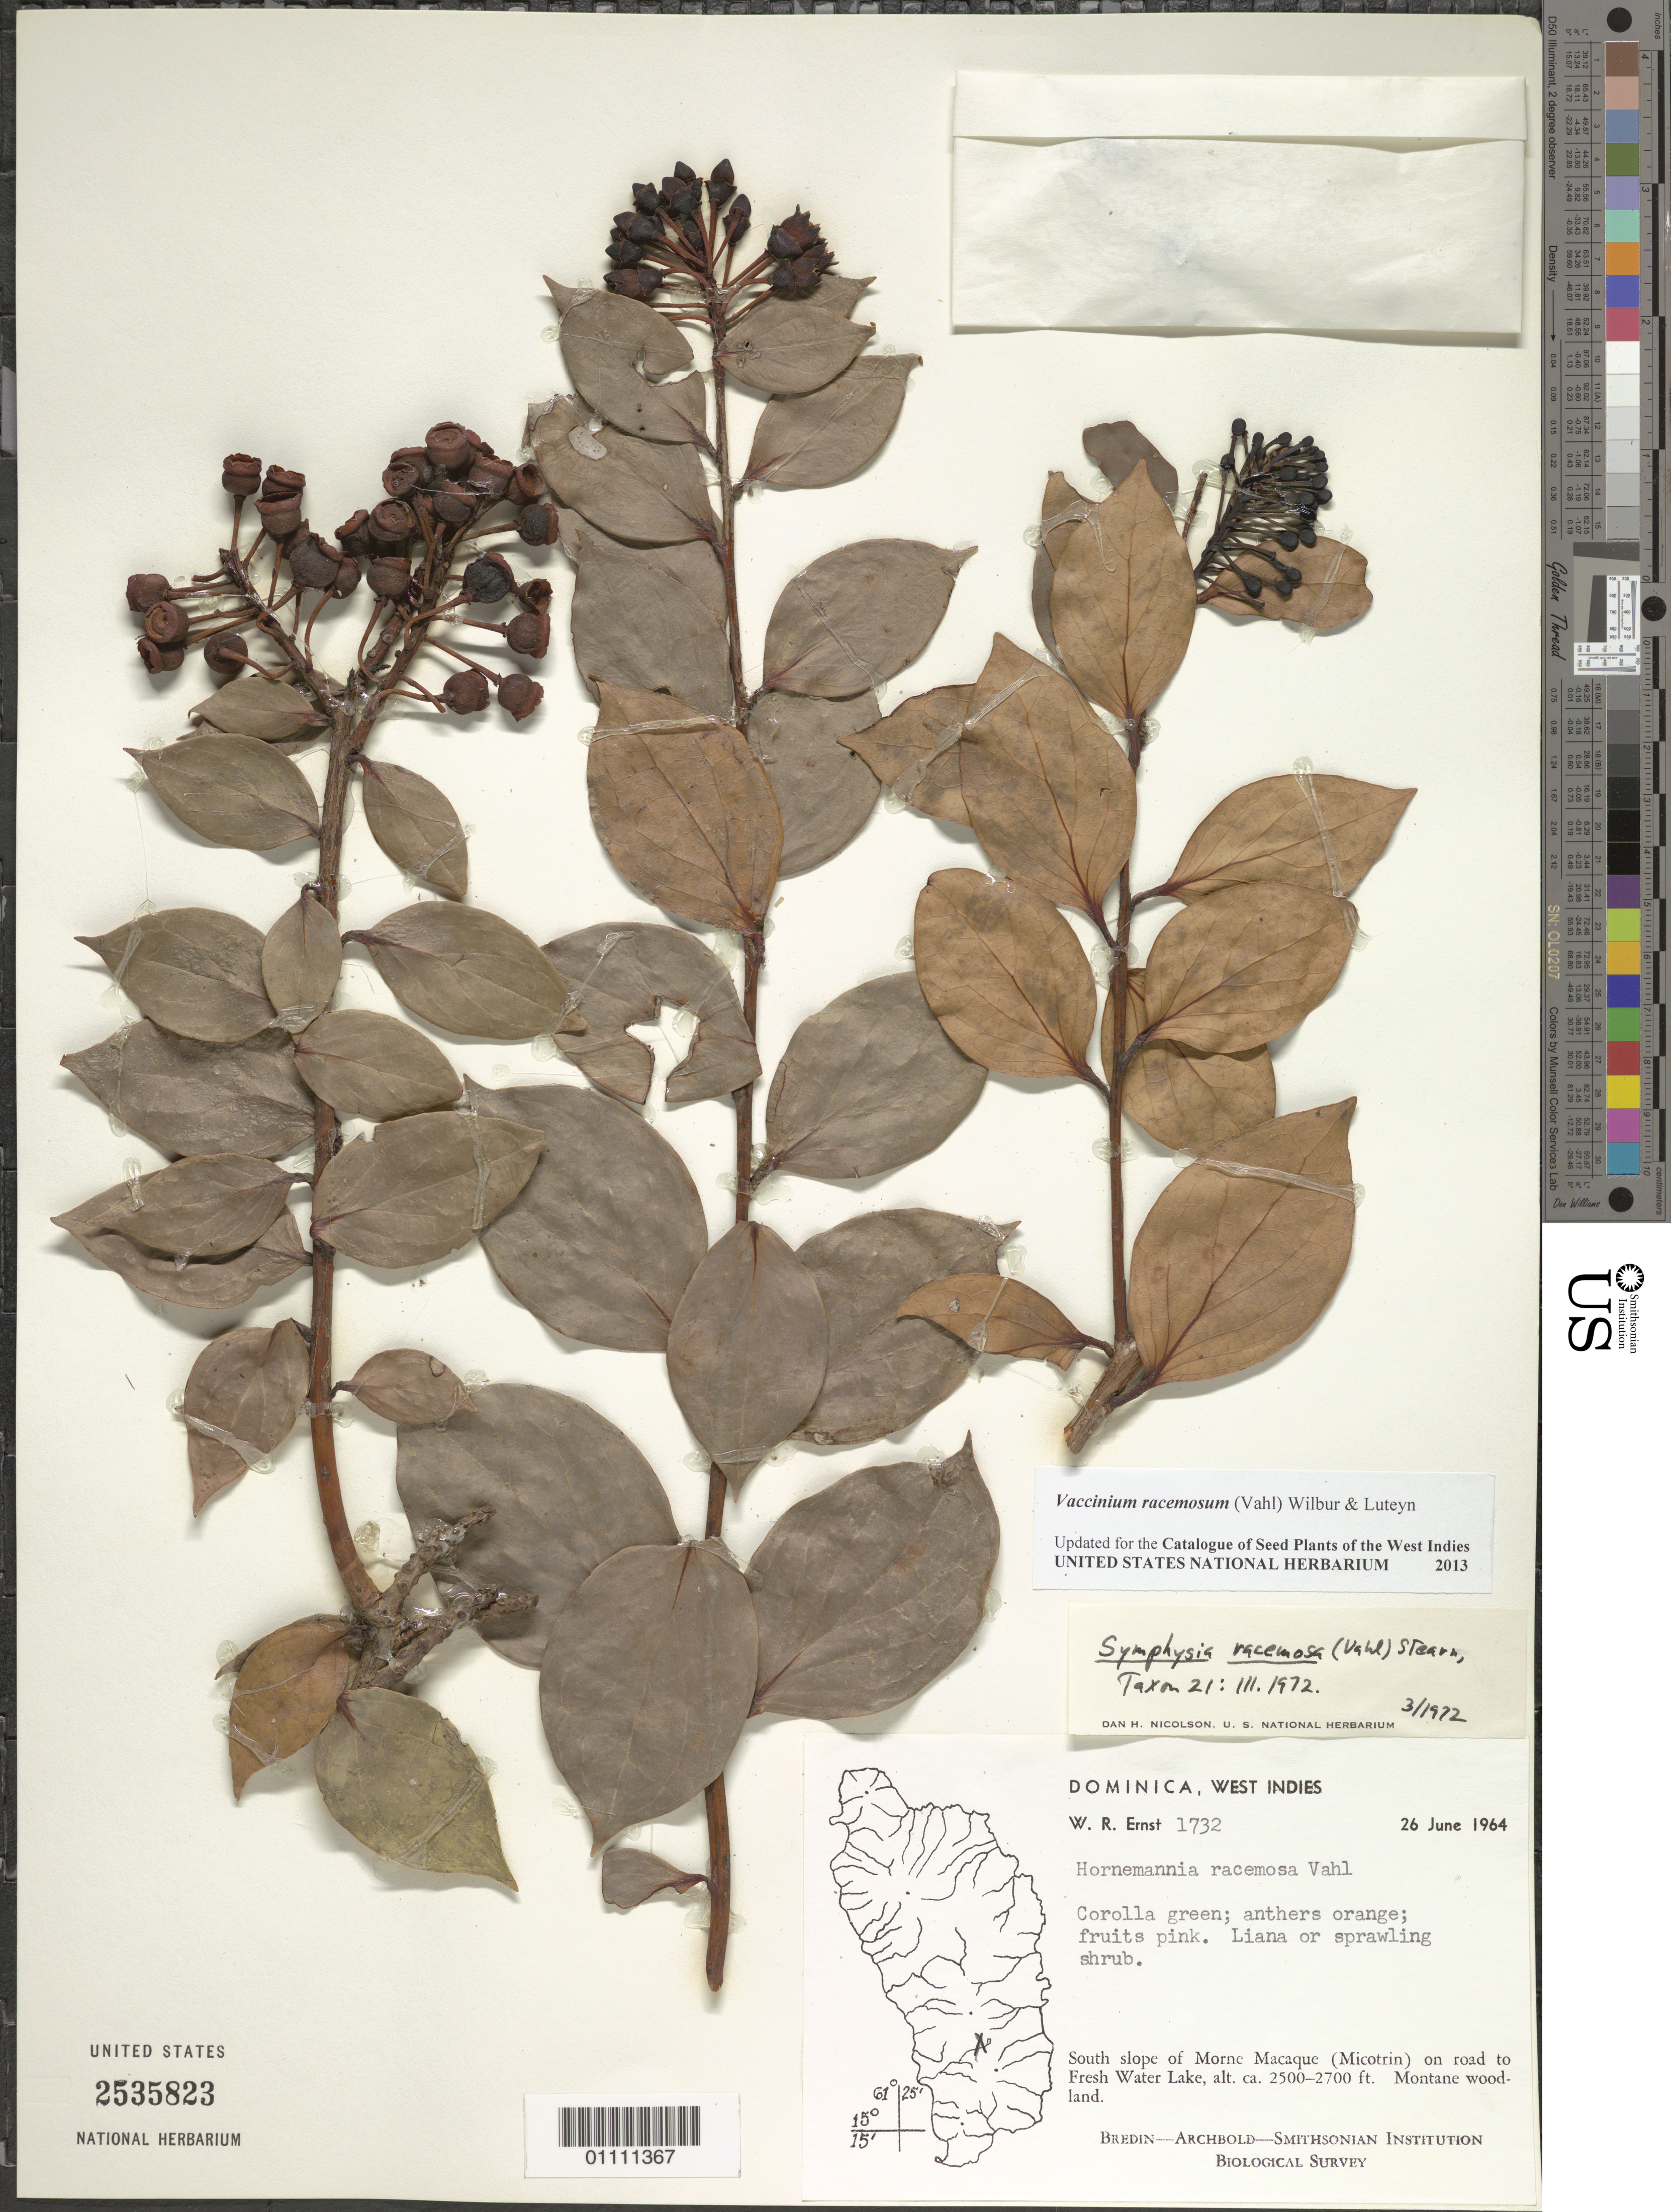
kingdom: Plantae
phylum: Tracheophyta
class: Magnoliopsida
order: Ericales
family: Ericaceae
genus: Vaccinium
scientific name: Vaccinium racemosum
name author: (Vahl) Wilbur & Luteyn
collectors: W. R. Ernst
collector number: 1732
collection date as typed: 26 Jun 1964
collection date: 1964-06-26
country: Dominica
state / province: St. David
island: Dominica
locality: S slope of Morne Macaque, Micotrin, on road to Fresh Water Lake. Montane woodland.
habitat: Montane woodland.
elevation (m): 762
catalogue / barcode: US 2535823